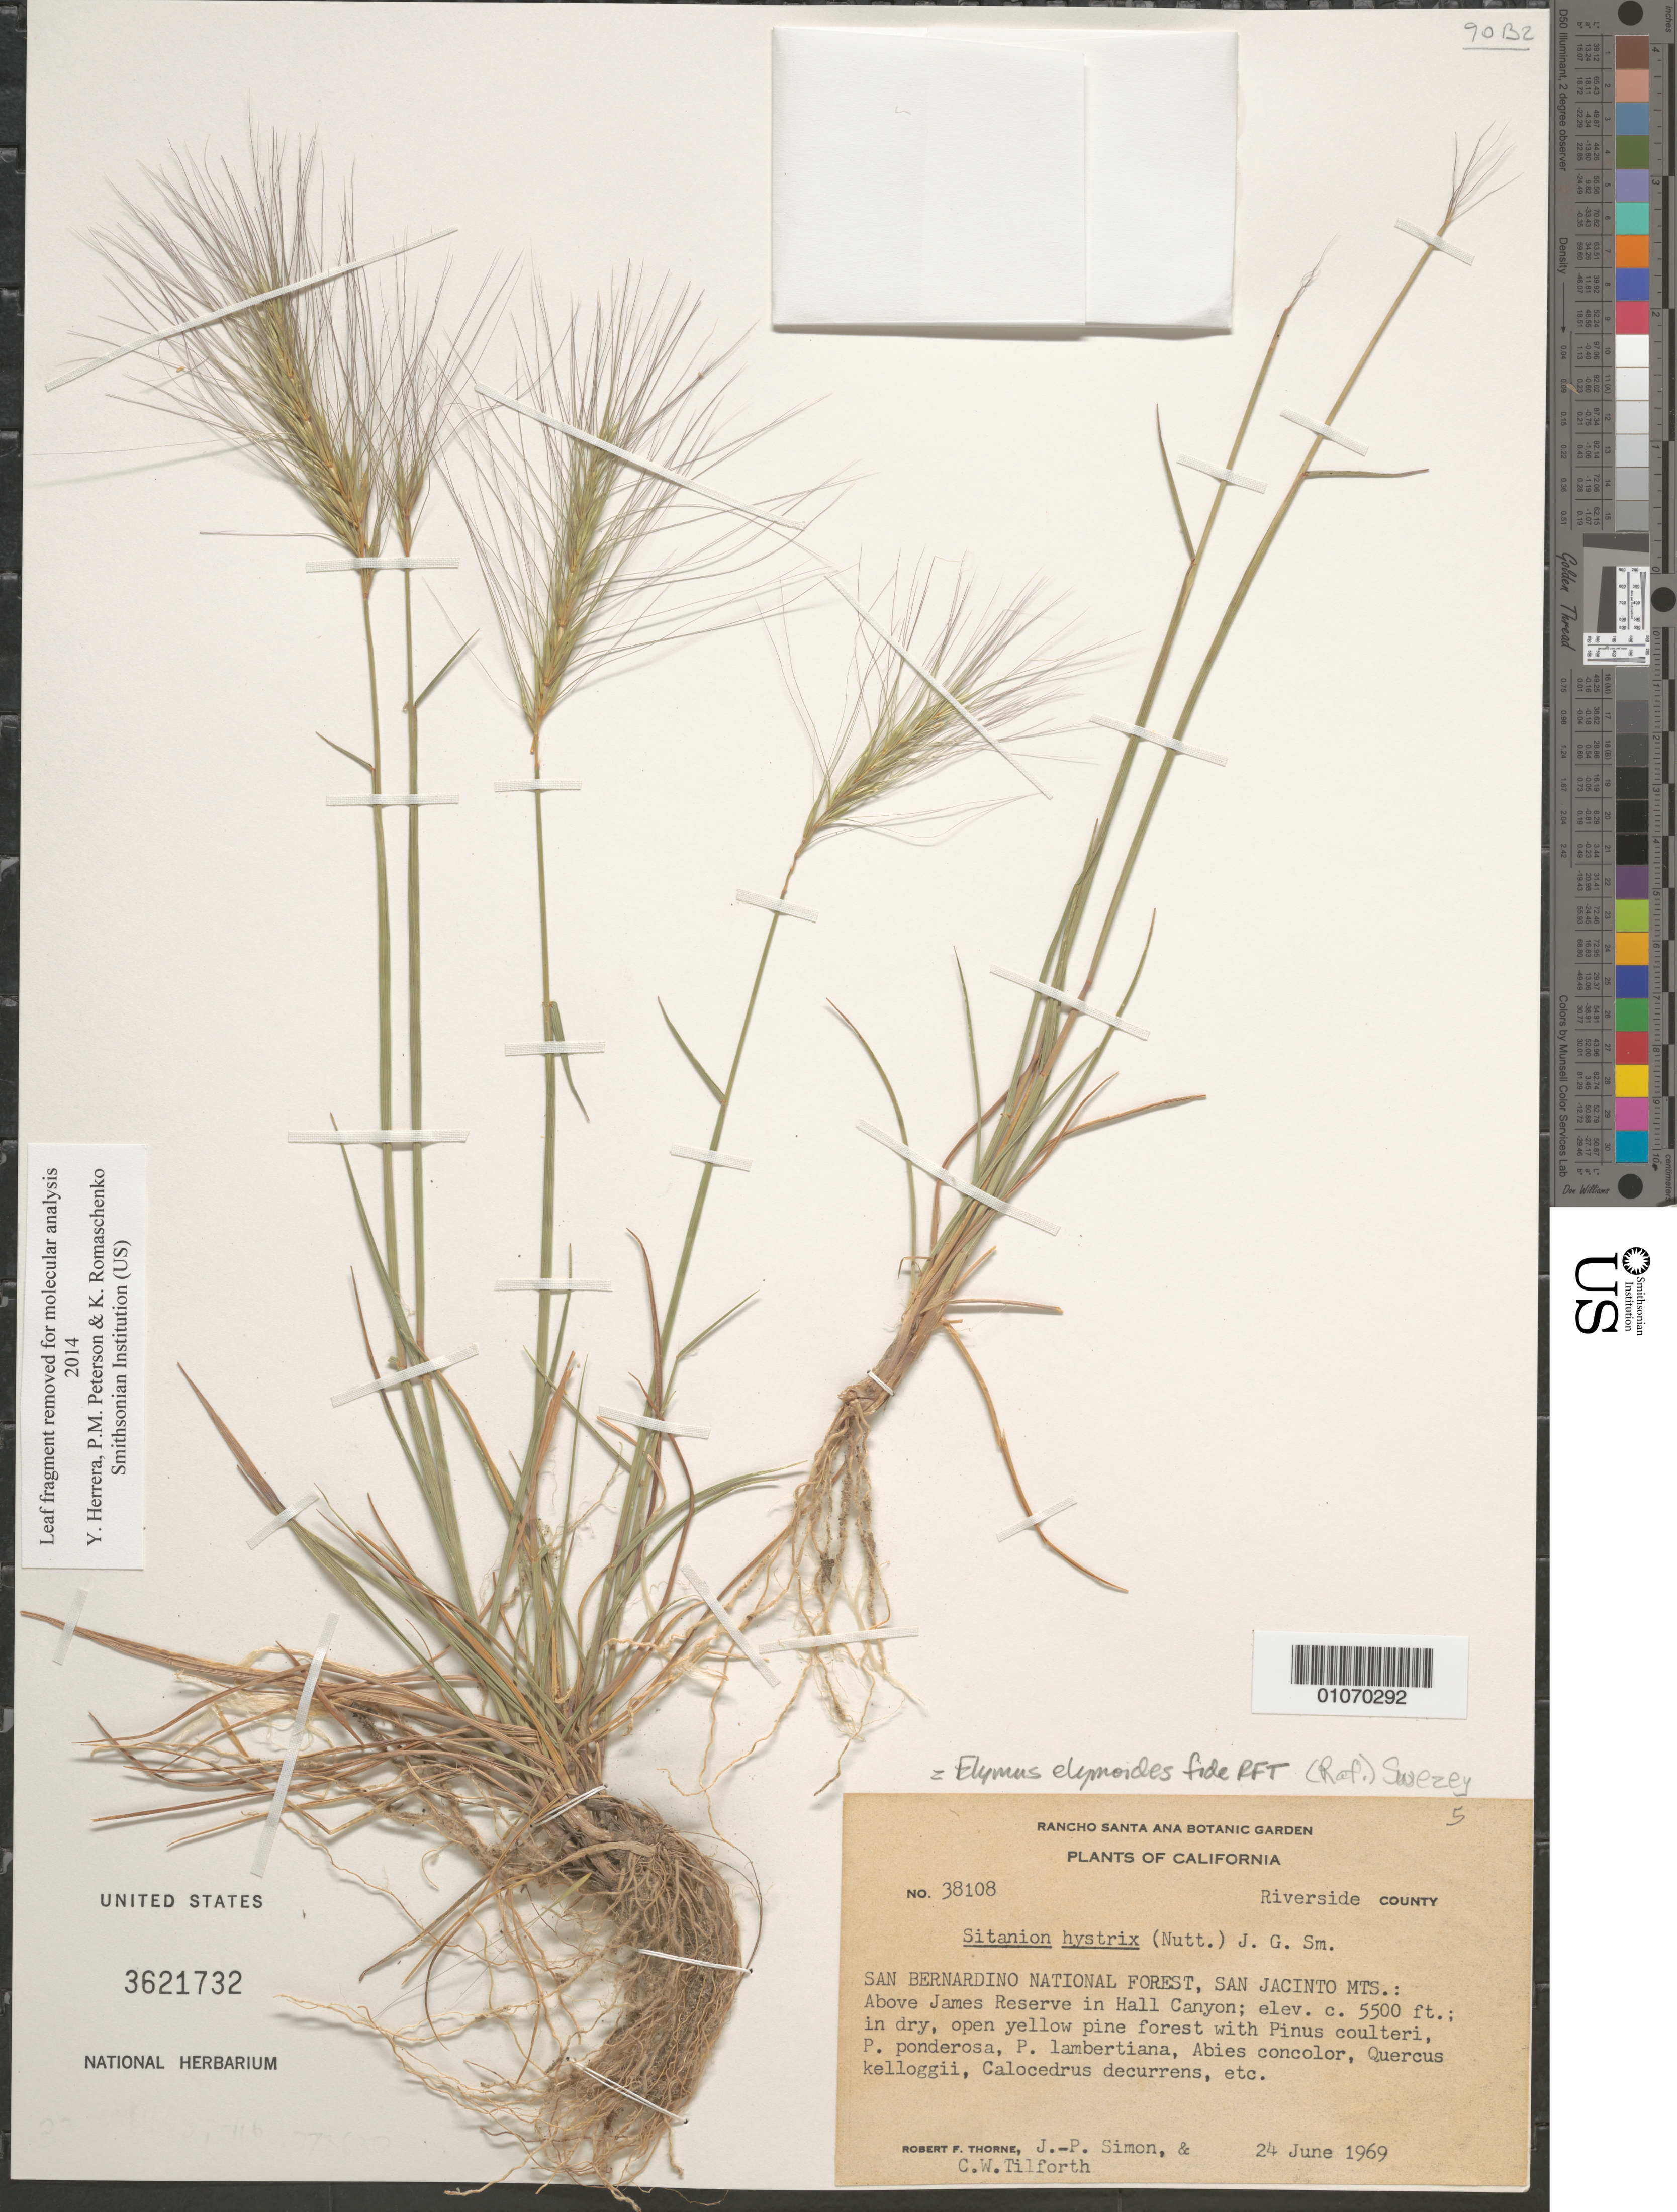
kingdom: Plantae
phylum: Tracheophyta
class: Liliopsida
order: Poales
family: Poaceae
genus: Elymus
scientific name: Elymus elymoides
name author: (Raf.) Swezey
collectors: R. F. Thorne, J.-P. Simon & C. Tilforth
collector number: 38108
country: United States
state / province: California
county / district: Riverside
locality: San Bernardino National Forest, San Jacinto Mts., above James Reserve in Hall Canyon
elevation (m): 1676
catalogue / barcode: US 3621732